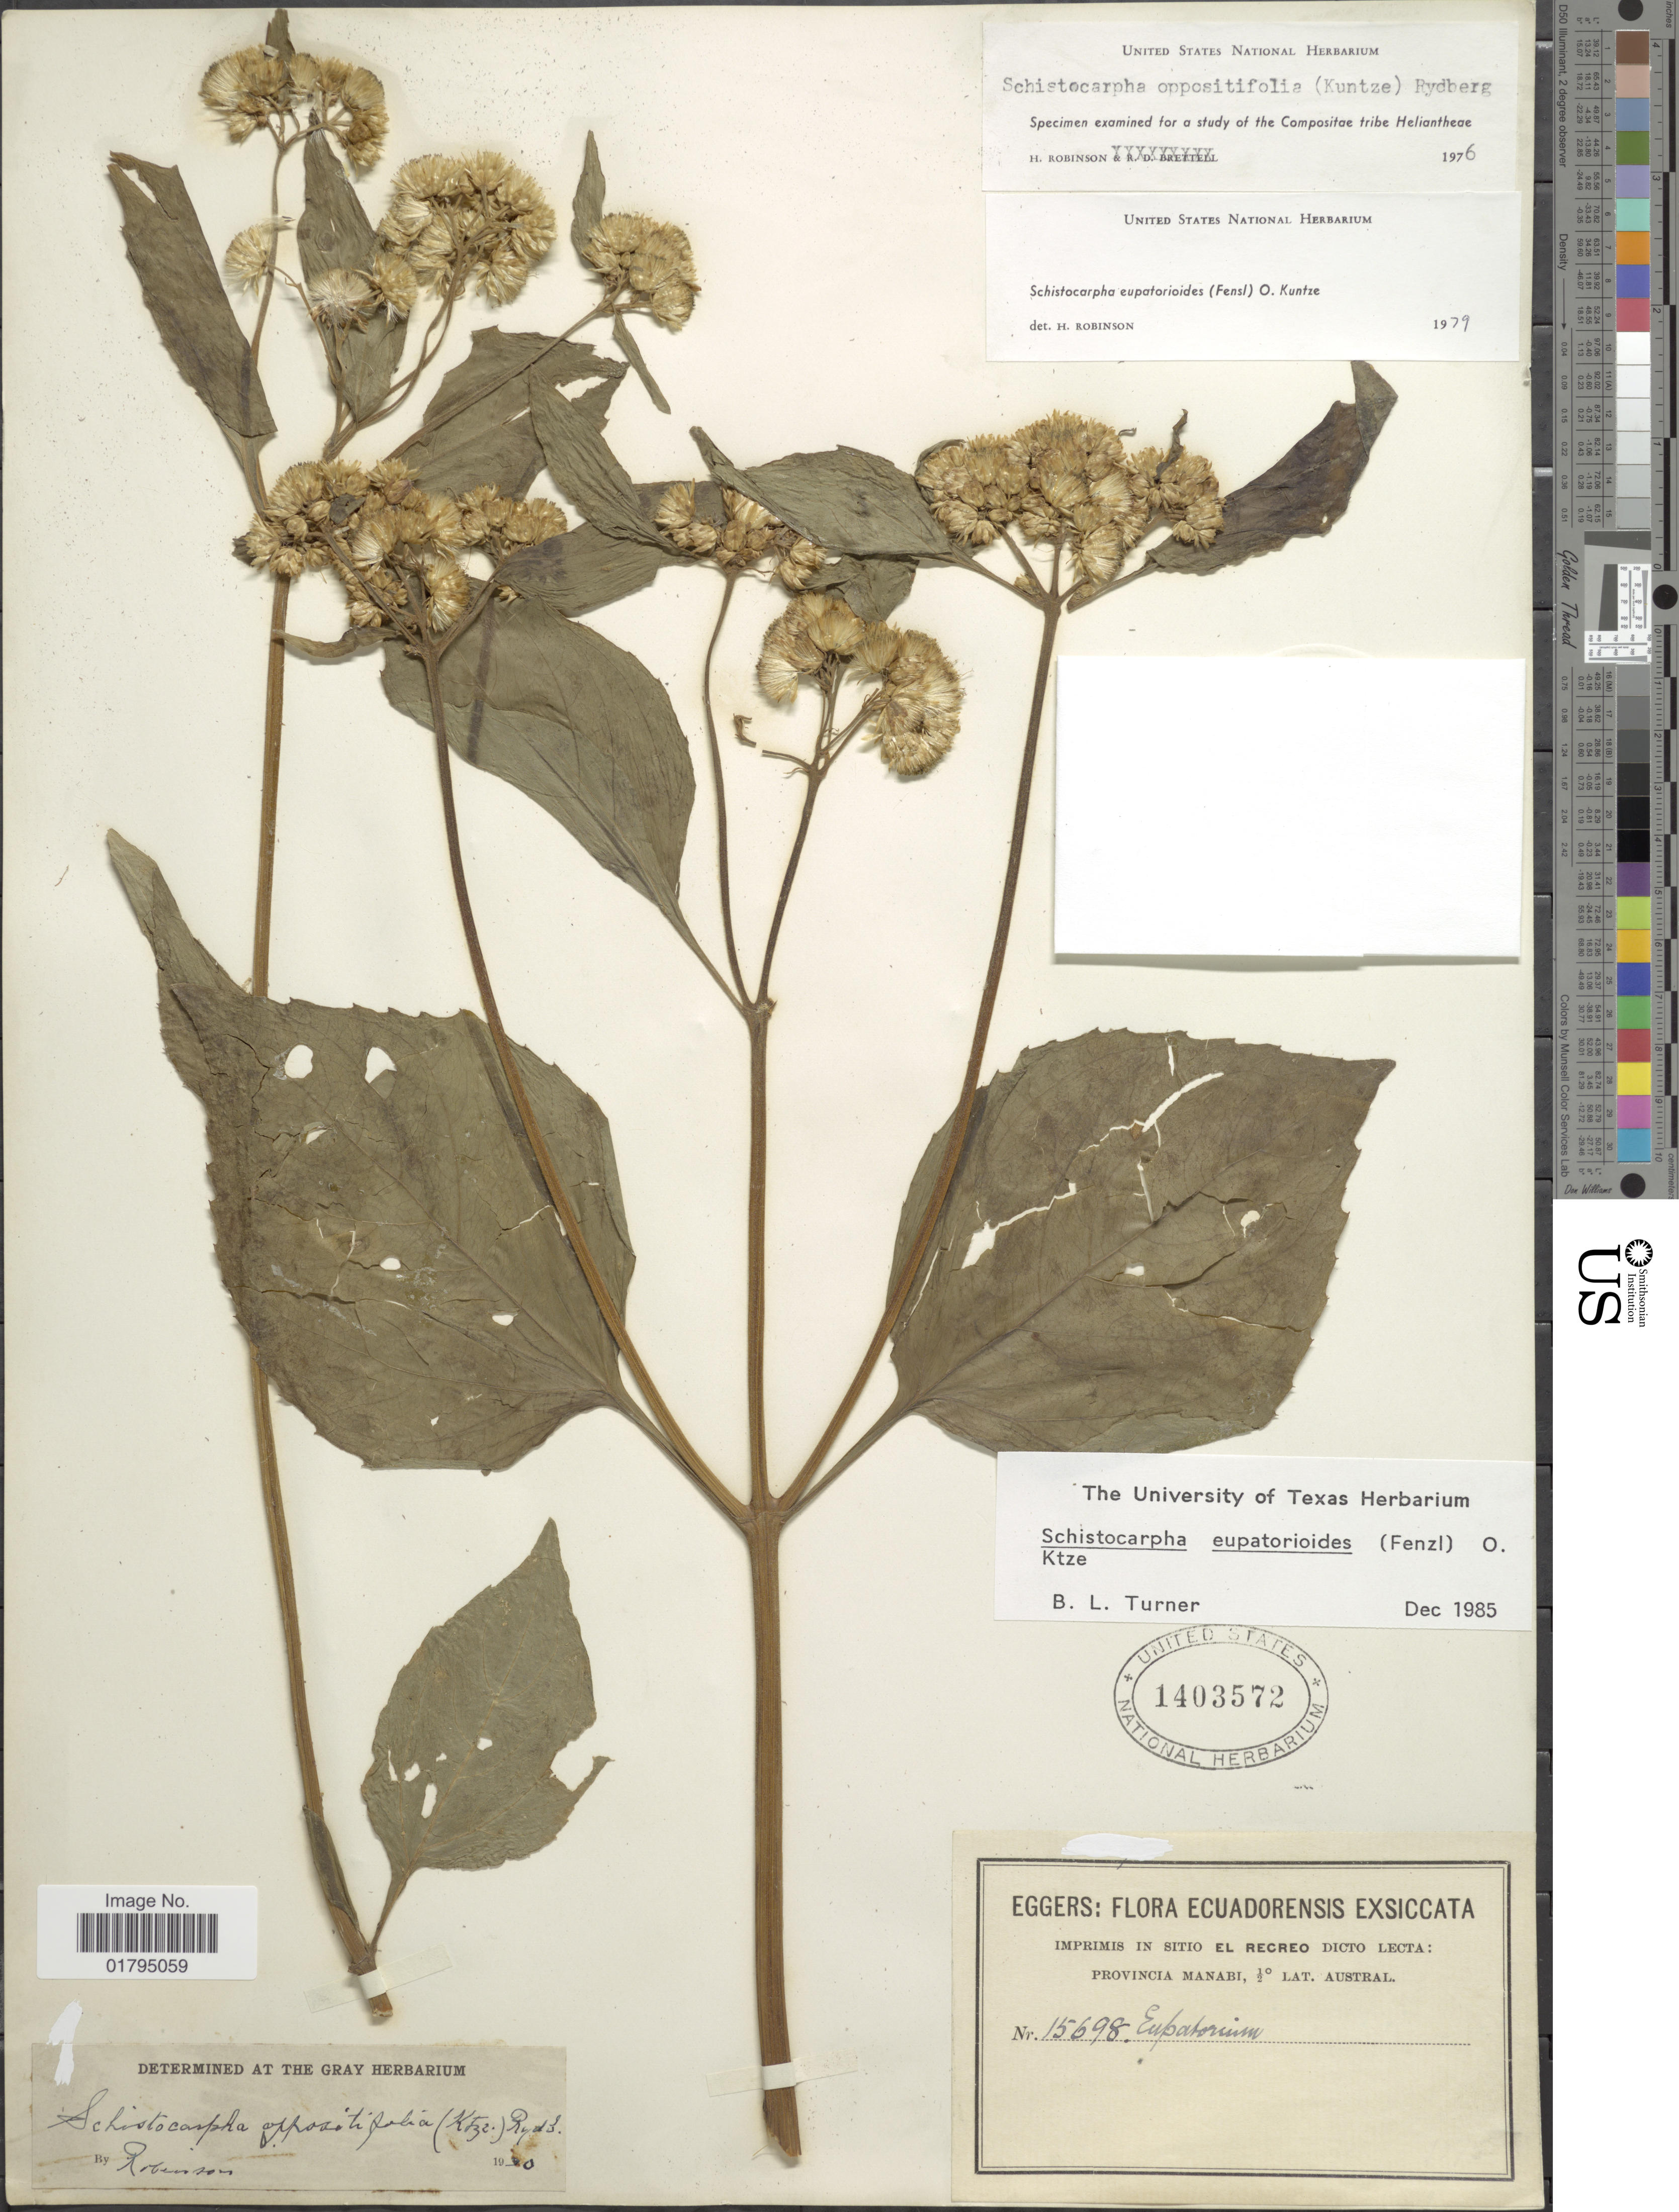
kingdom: Plantae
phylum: Tracheophyta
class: Magnoliopsida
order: Asterales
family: Asteraceae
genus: Schistocarpha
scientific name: Schistocarpha eupatorioides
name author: (Fenzl) Kuntze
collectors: -. Eggers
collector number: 15698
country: Ecuador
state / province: Manabí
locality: Provincia Manabi, ½º Lat. Austral.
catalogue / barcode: US 1403572